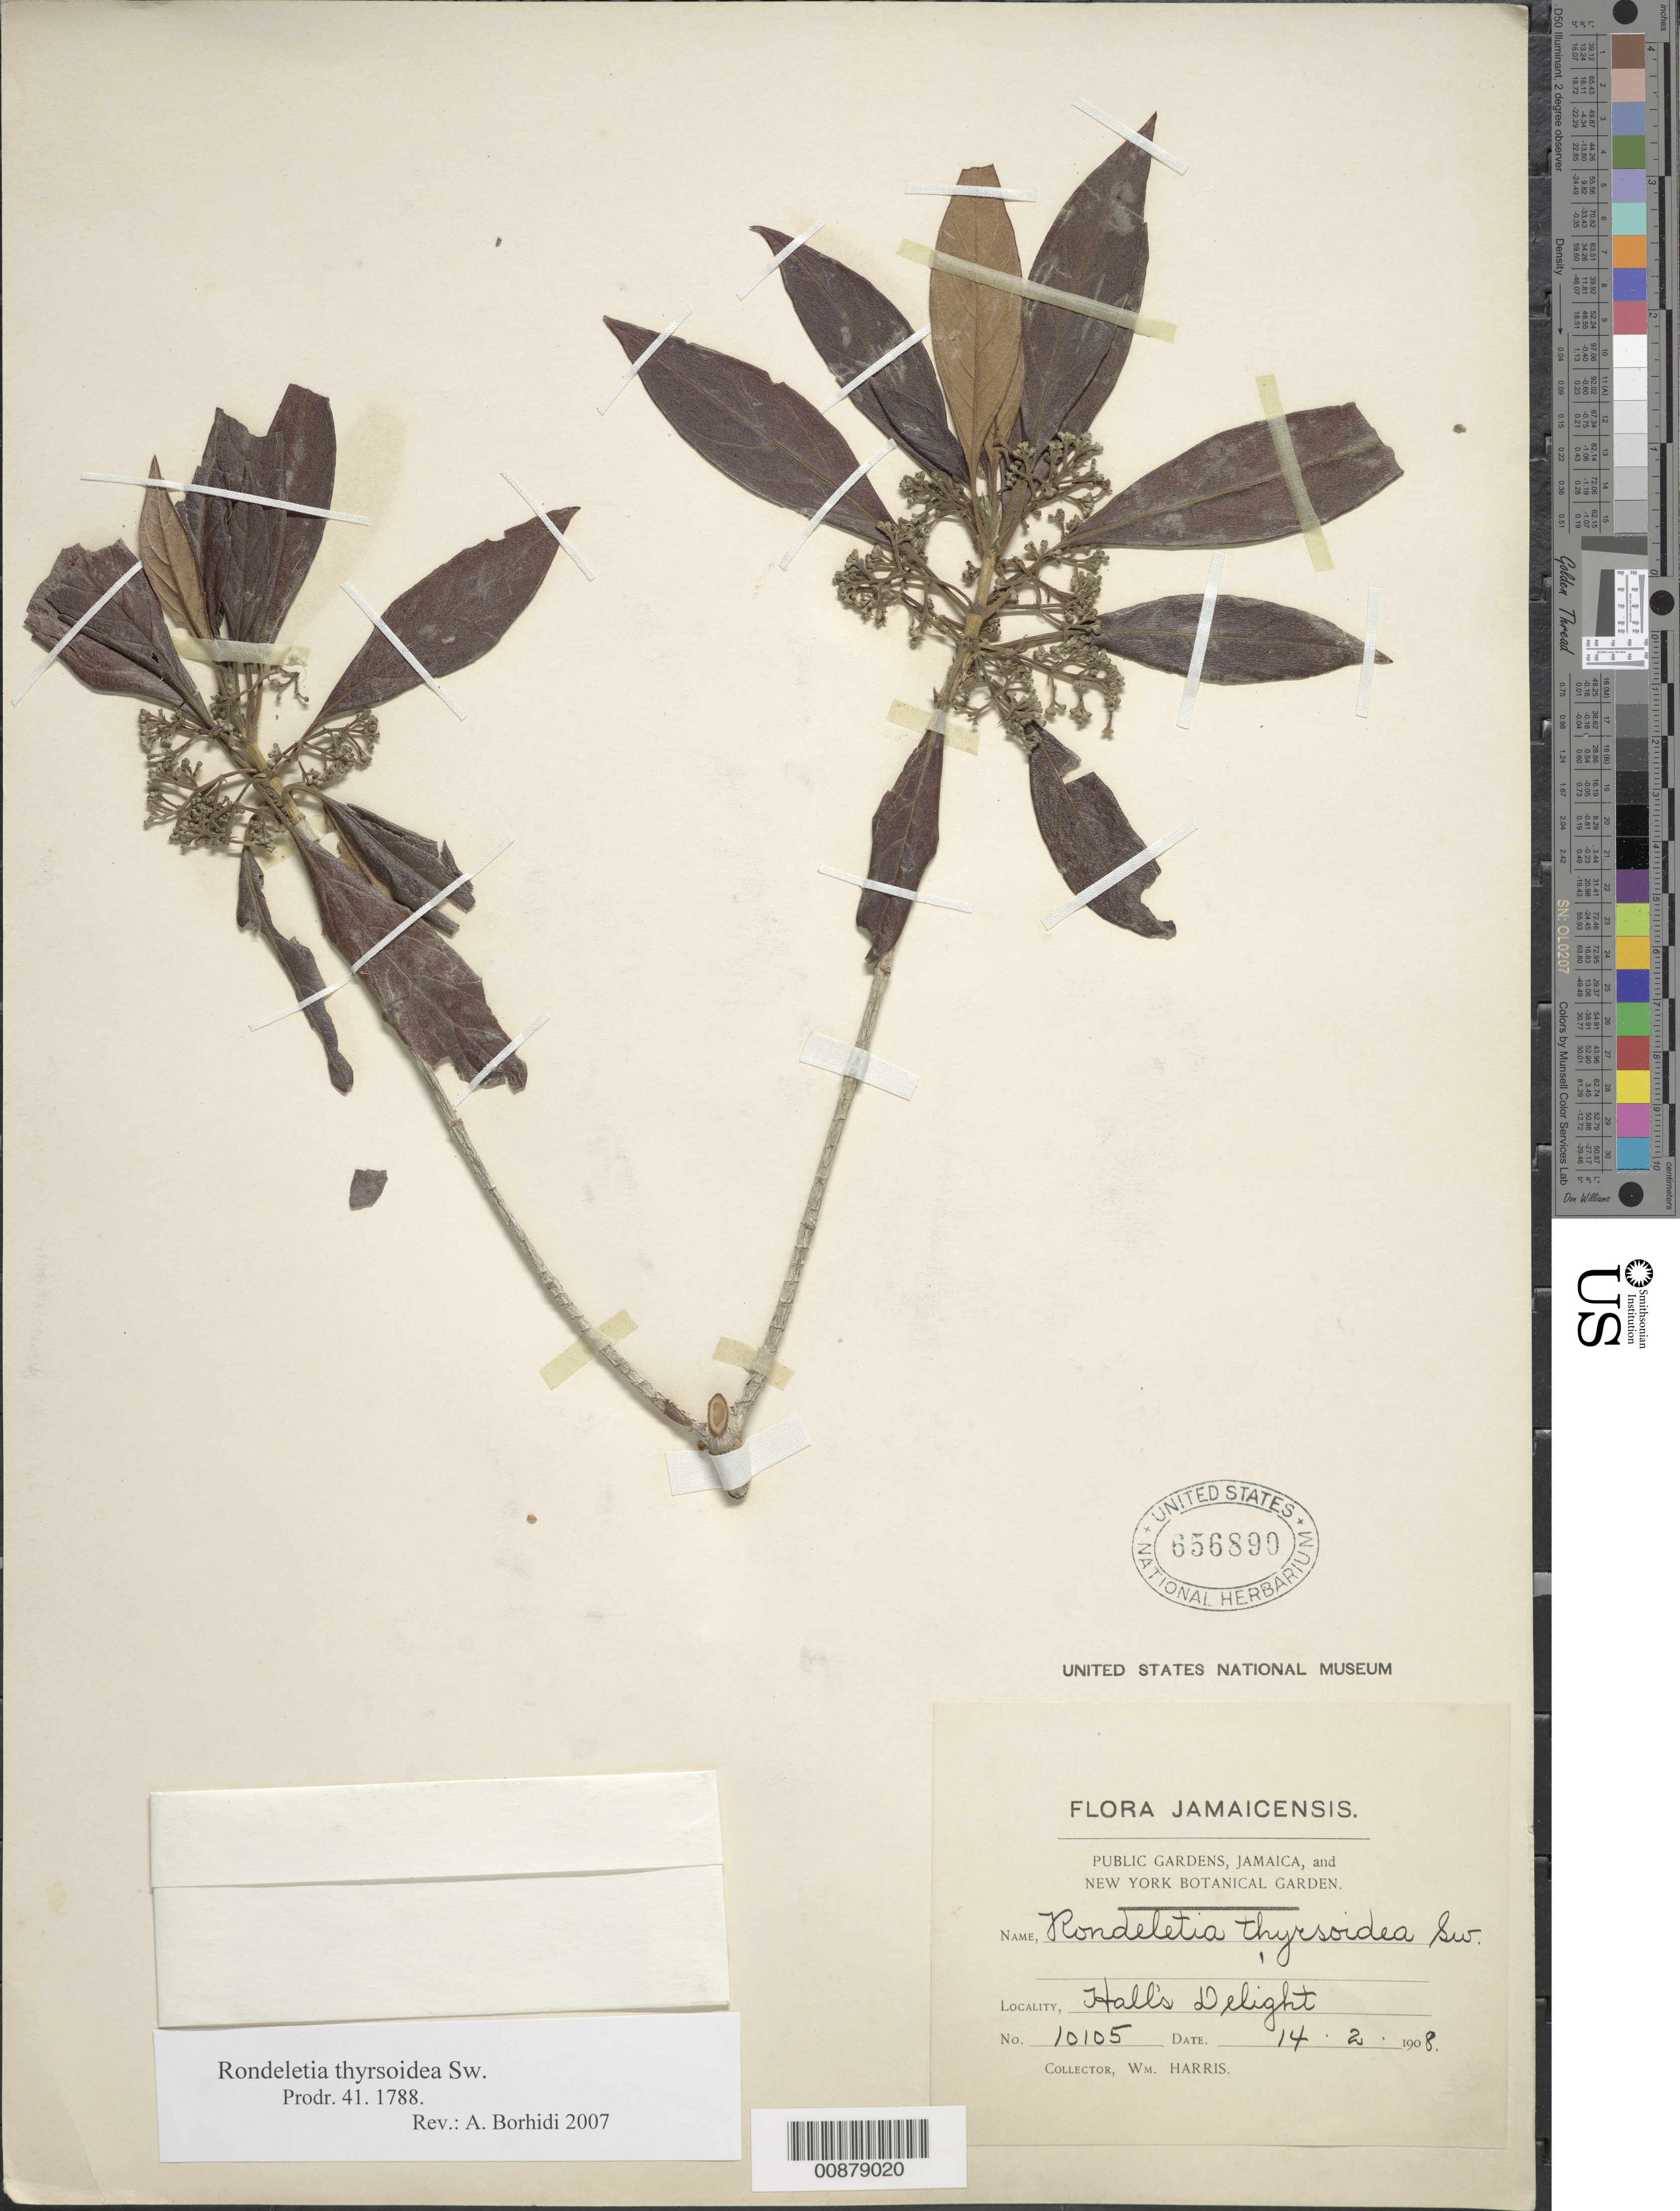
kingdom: Plantae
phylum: Tracheophyta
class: Magnoliopsida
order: Gentianales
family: Rubiaceae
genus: Rondeletia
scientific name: Rondeletia thyrsoidea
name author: Sw.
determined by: Borhidi, Attila L.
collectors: W. H. Harris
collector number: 10105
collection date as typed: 14 Feb 1908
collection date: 1908-02-14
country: Jamaica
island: Jamaica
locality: Hall's Delight.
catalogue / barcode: US 656890